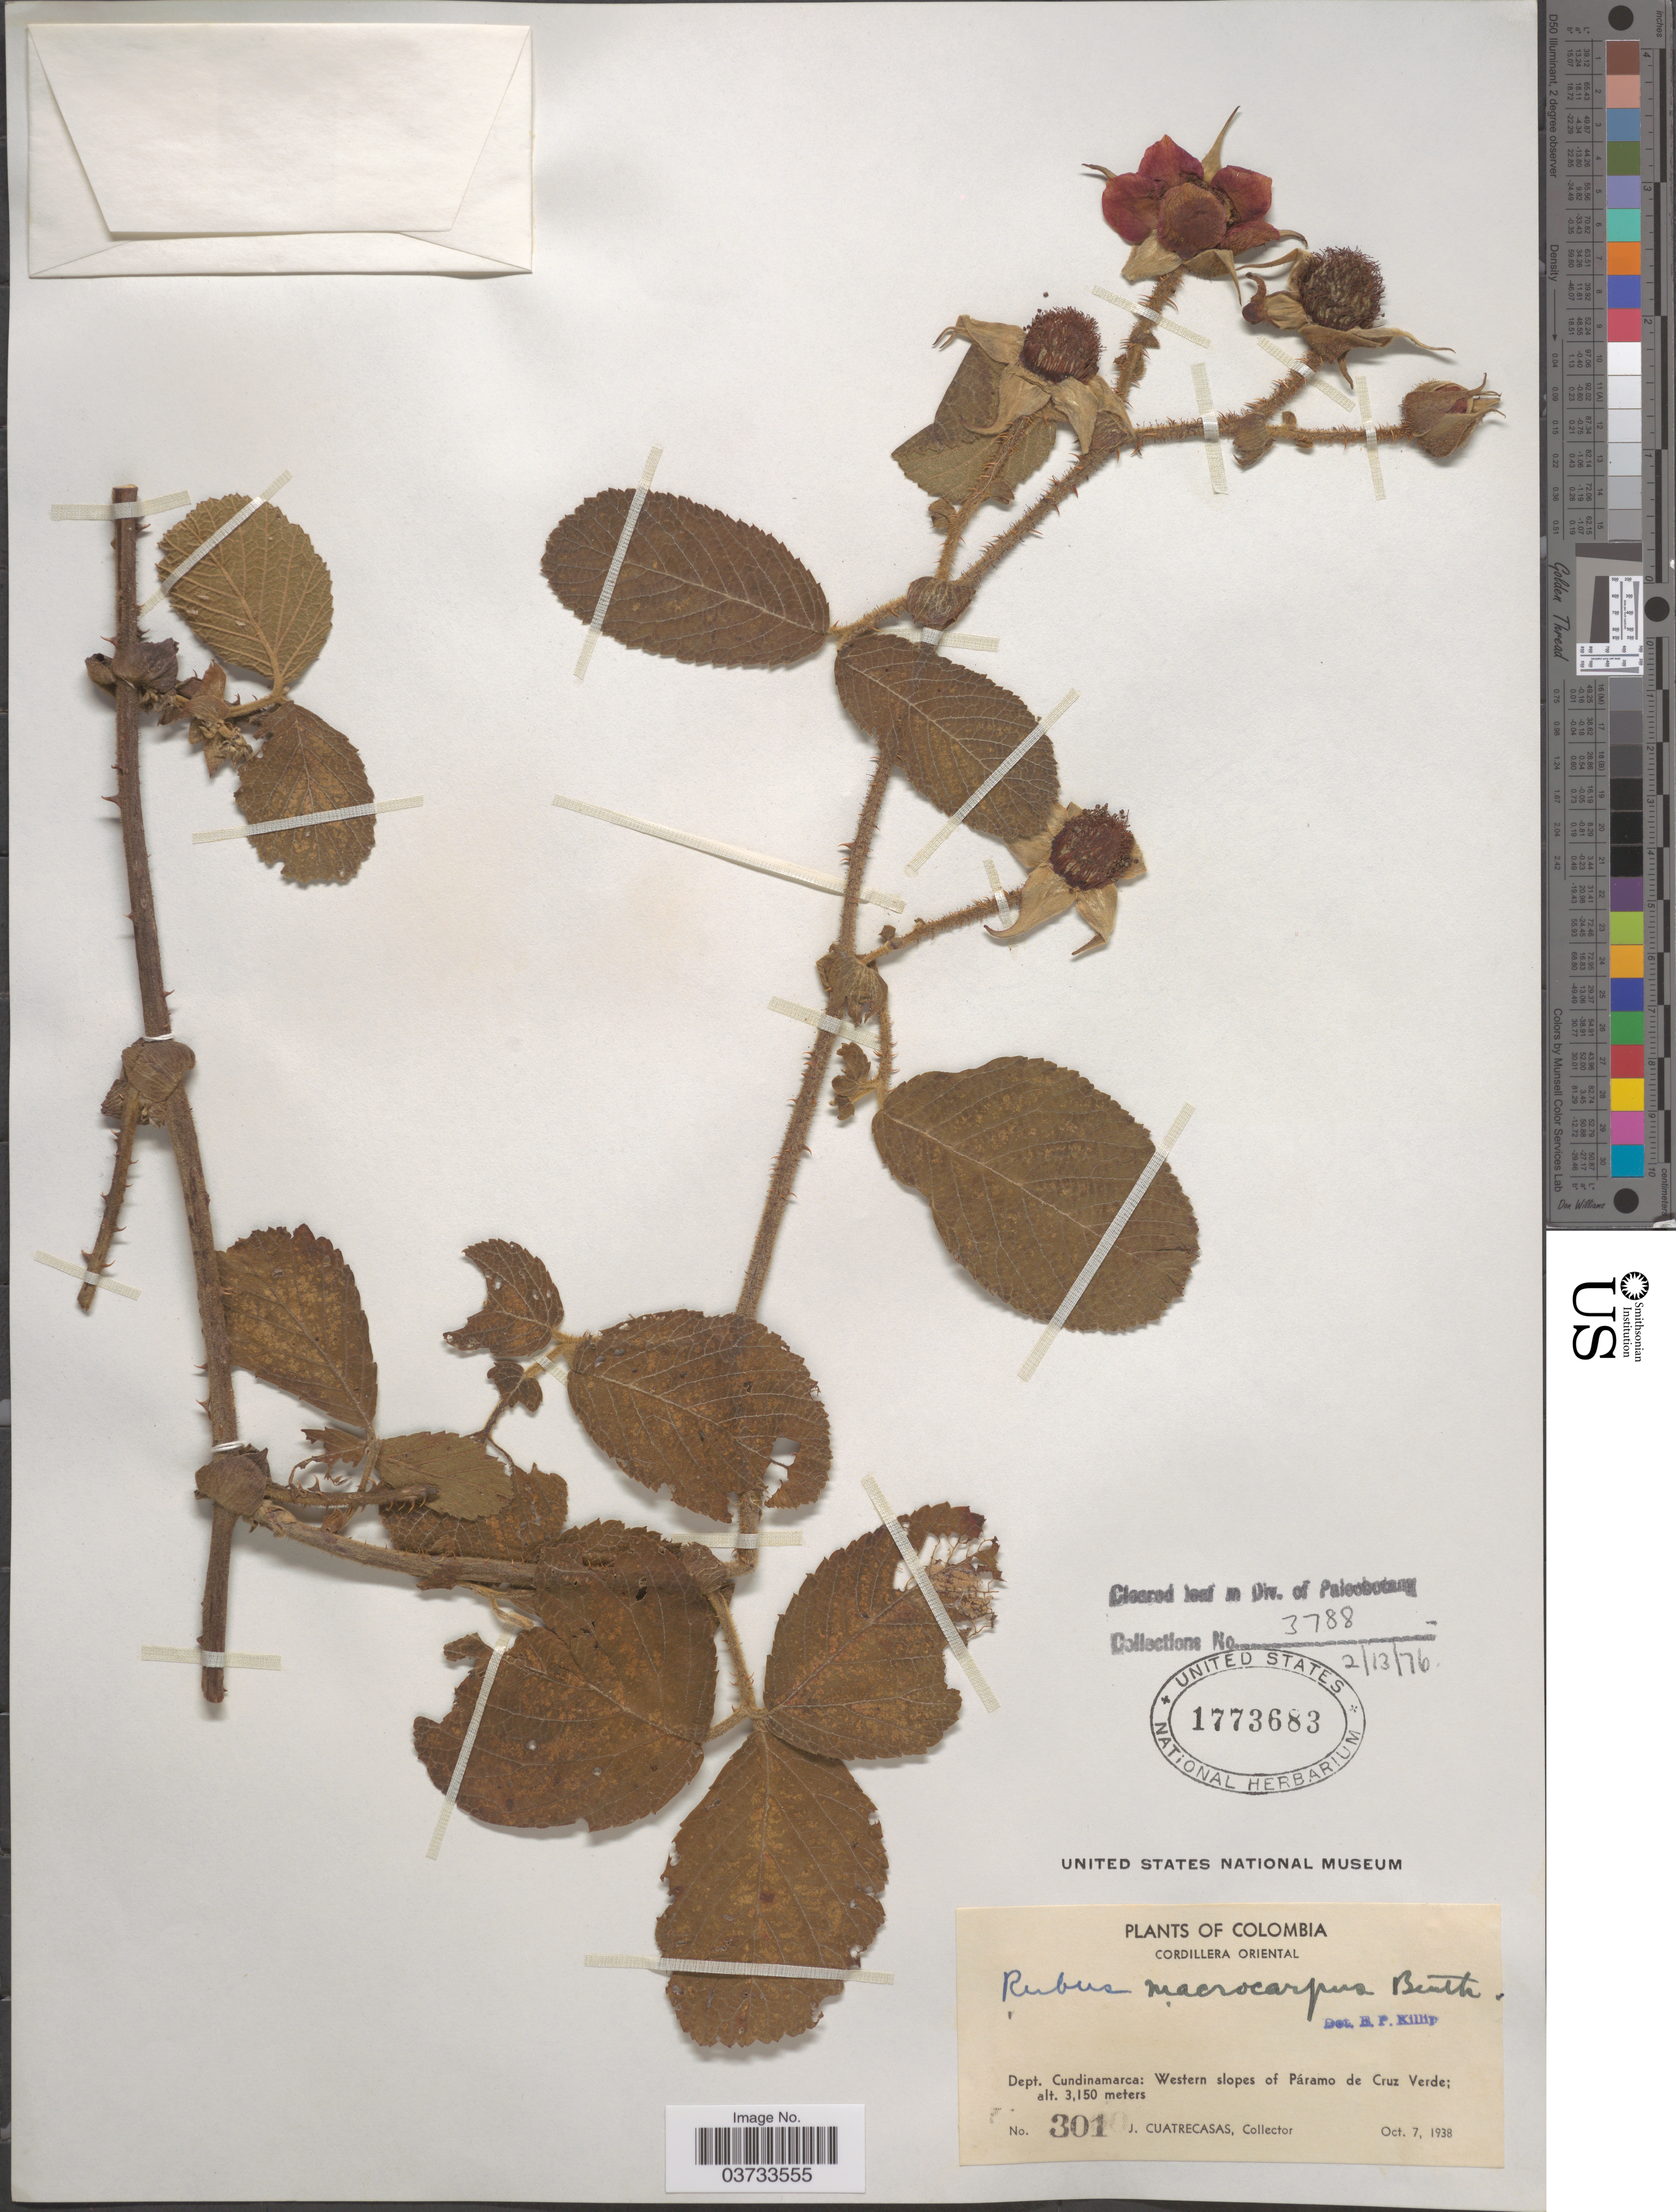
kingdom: Plantae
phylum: Tracheophyta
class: Magnoliopsida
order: Rosales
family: Rosaceae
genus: Rubus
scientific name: Rubus macrocarpus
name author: King ex C.B. Clarke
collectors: J. Cuatrecasas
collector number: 301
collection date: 1938-10-07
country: Colombia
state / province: Cundinamarca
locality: Cordillera Oriental. Dept. Cundinamarca: Western slopes of Páramo de Cruz Verde.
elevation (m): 3150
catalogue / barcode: US 1773683